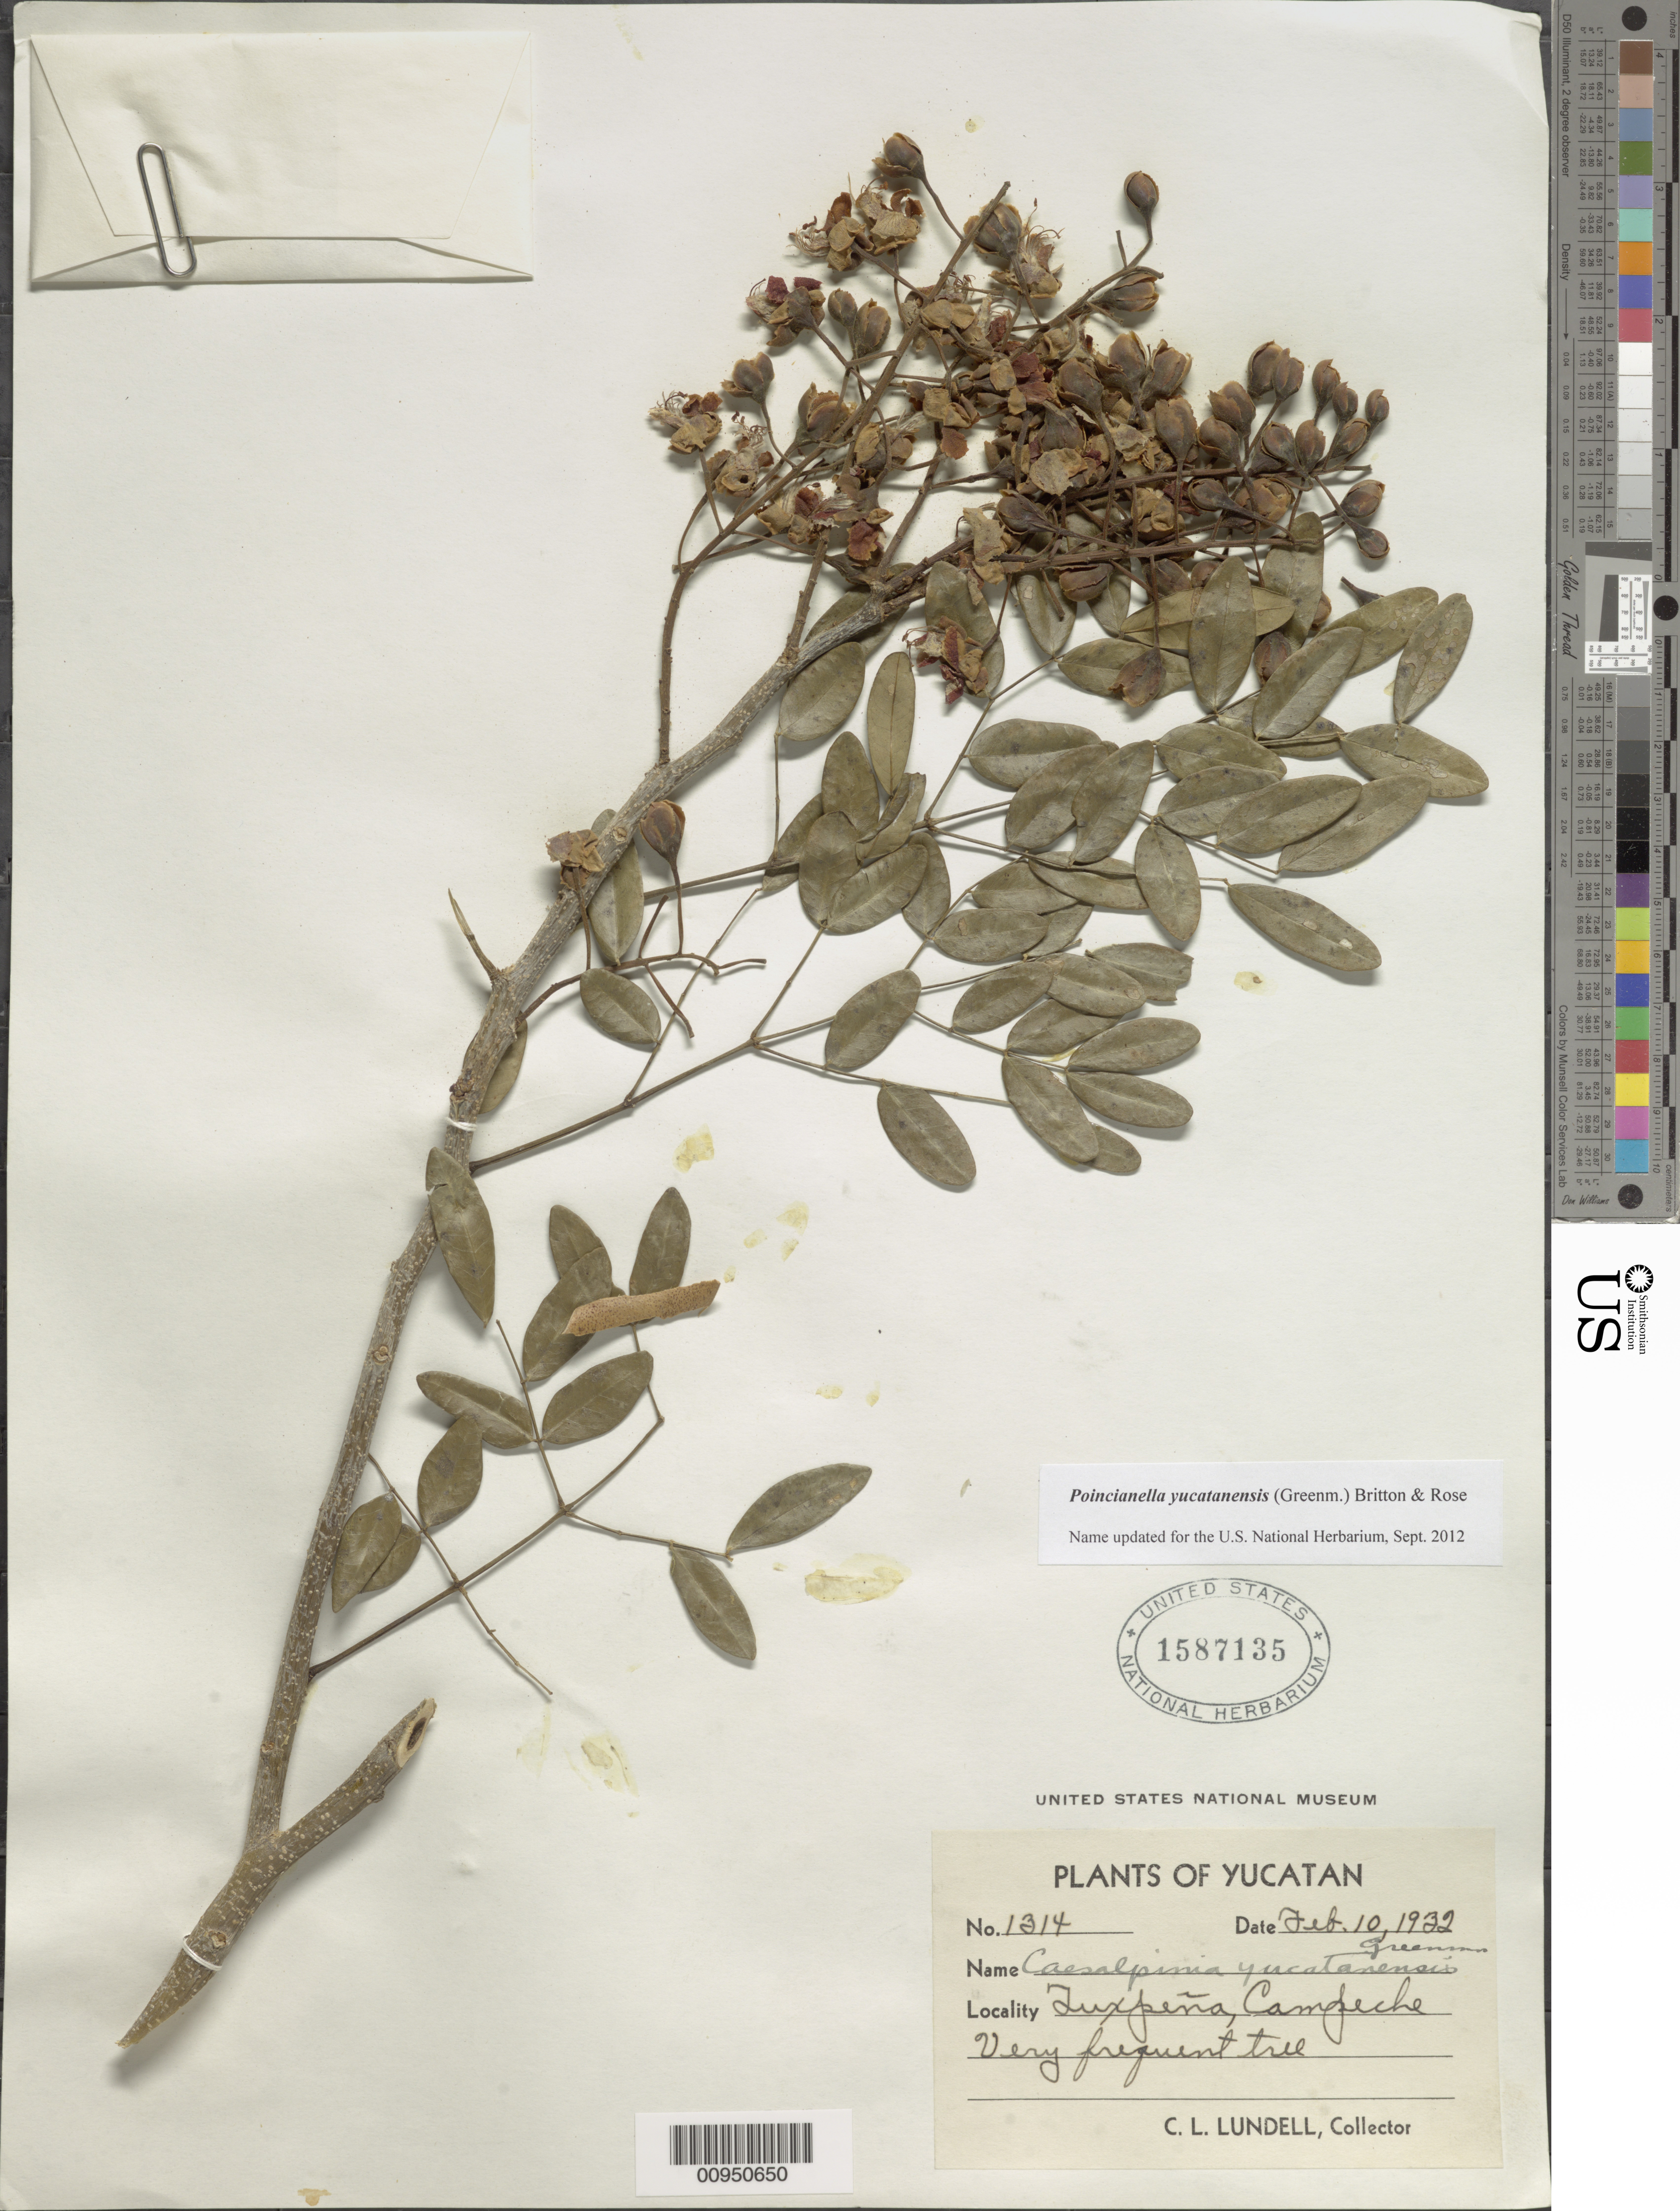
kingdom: Plantae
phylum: Tracheophyta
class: Magnoliopsida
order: Fabales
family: Fabaceae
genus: Erythrostemon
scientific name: Erythrostemon yucatanensis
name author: (Greenm.) Gagnon & G.P. Lewis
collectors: C. L. Lundell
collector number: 1314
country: Mexico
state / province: Yucatán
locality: Tuxpina, Campeche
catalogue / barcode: US 1587135